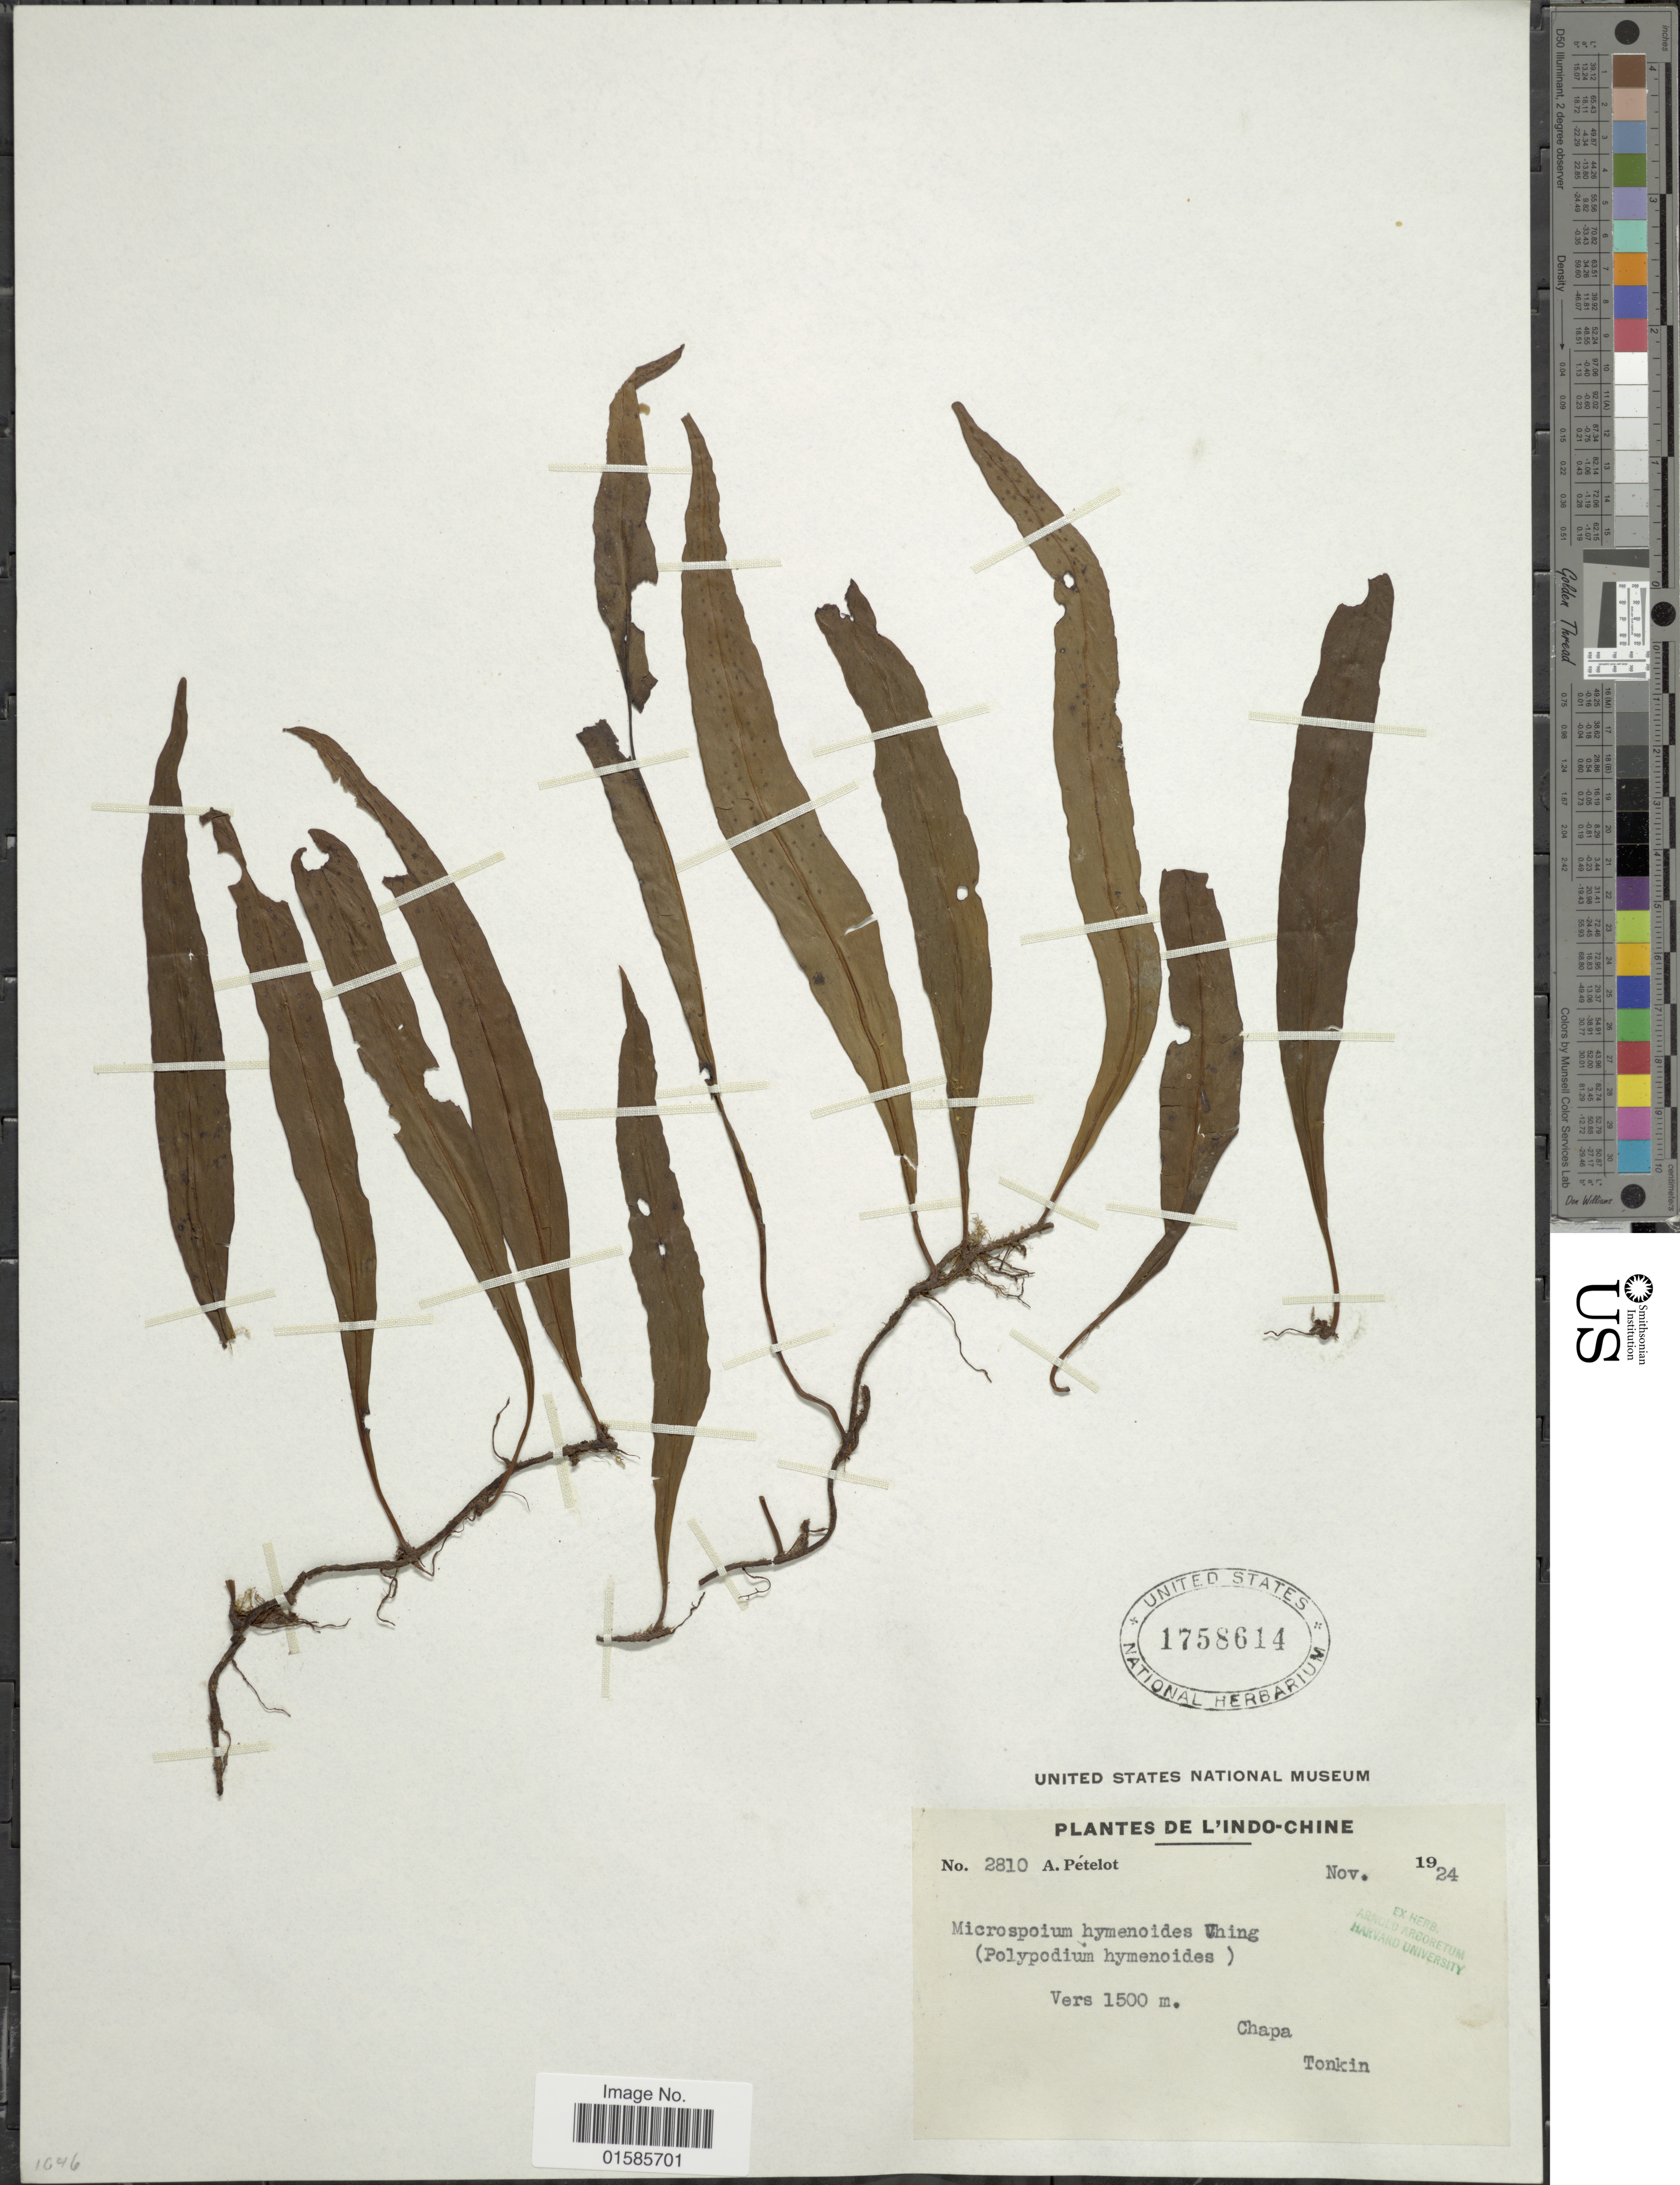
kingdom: Plantae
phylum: Tracheophyta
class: Polypodiopsida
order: Polypodiales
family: Polypodiaceae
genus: Microsorum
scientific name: Microsorum hymenodes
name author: (Kunze) Ching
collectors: A. Petelot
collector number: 2810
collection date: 1924-11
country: Vietnam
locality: L'Indo-Chine, Chapa, Tonkin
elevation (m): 1500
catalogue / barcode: US 1758614